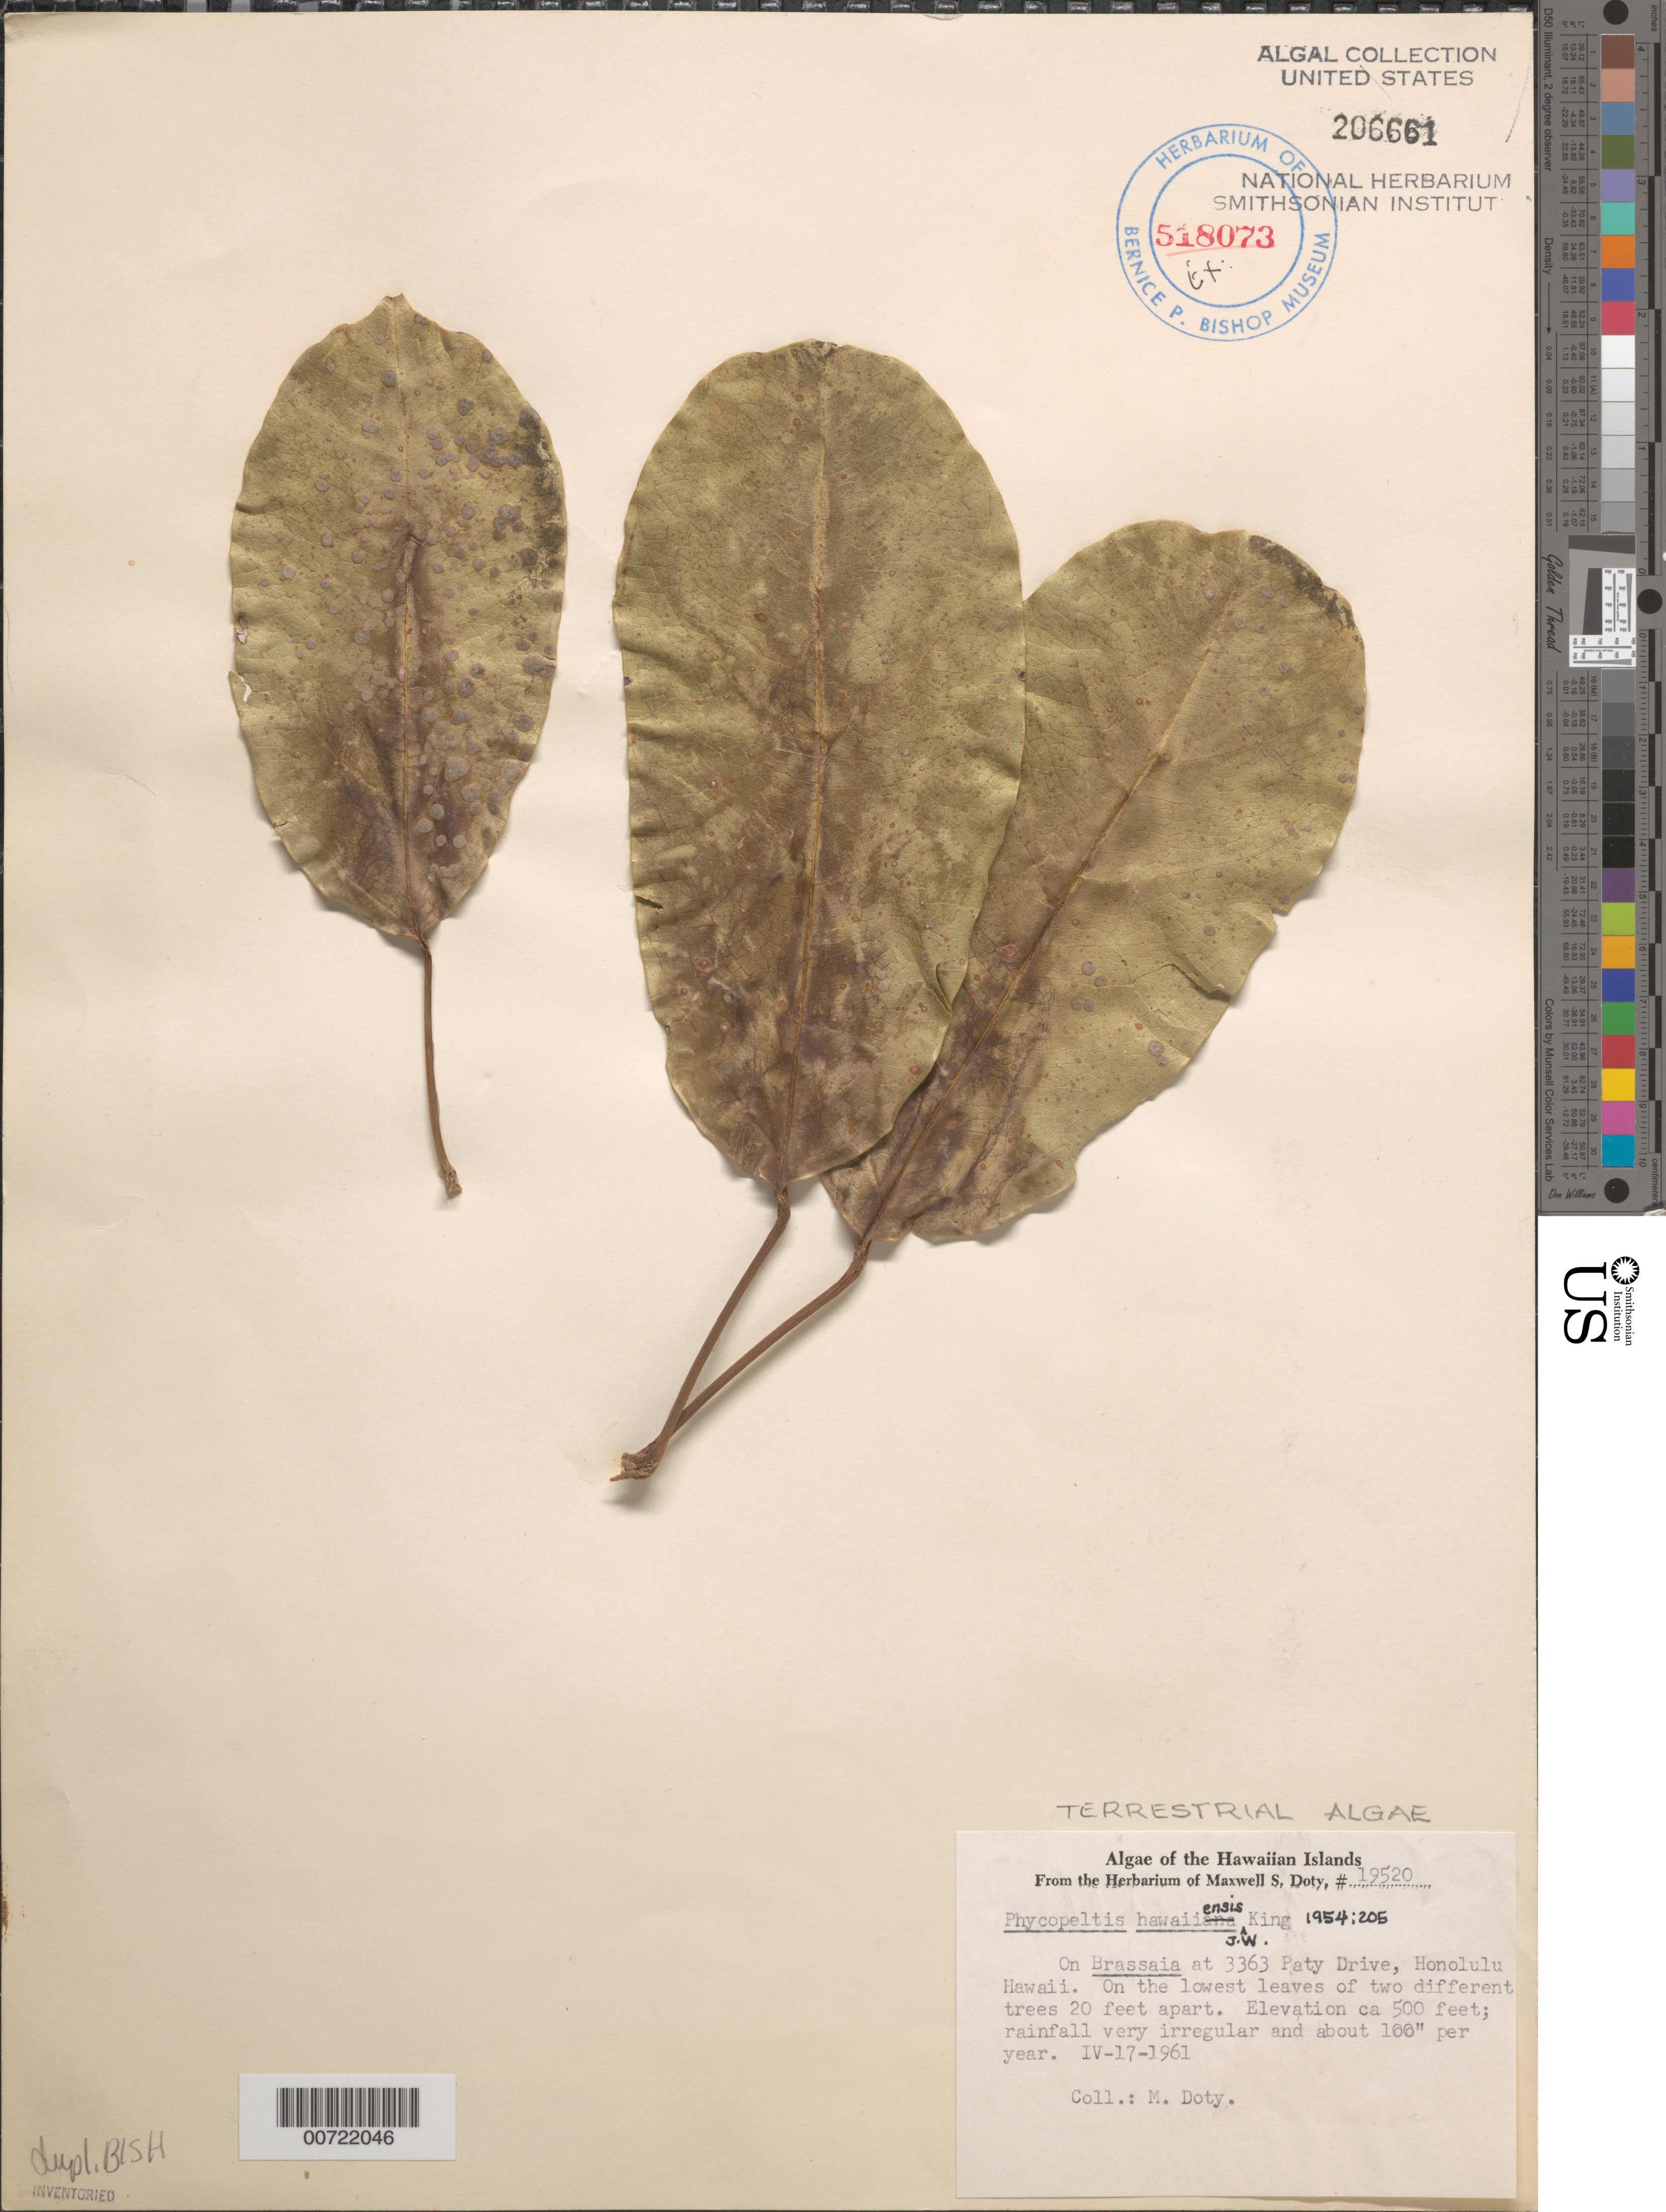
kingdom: Plantae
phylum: Chlorophyta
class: Ulvophyceae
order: Trentepohliales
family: Trentepohliaceae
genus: Cephaleuros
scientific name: Cephaleuros virescens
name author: Kunze ex E.M.Fries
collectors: M. S. Doty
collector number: MSD 19520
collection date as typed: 17 Apr 1961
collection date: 1961-04-17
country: United States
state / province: Hawaii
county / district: Honolulu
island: Oahu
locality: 3363 Paty Drive, Honolulu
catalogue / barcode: US 206661